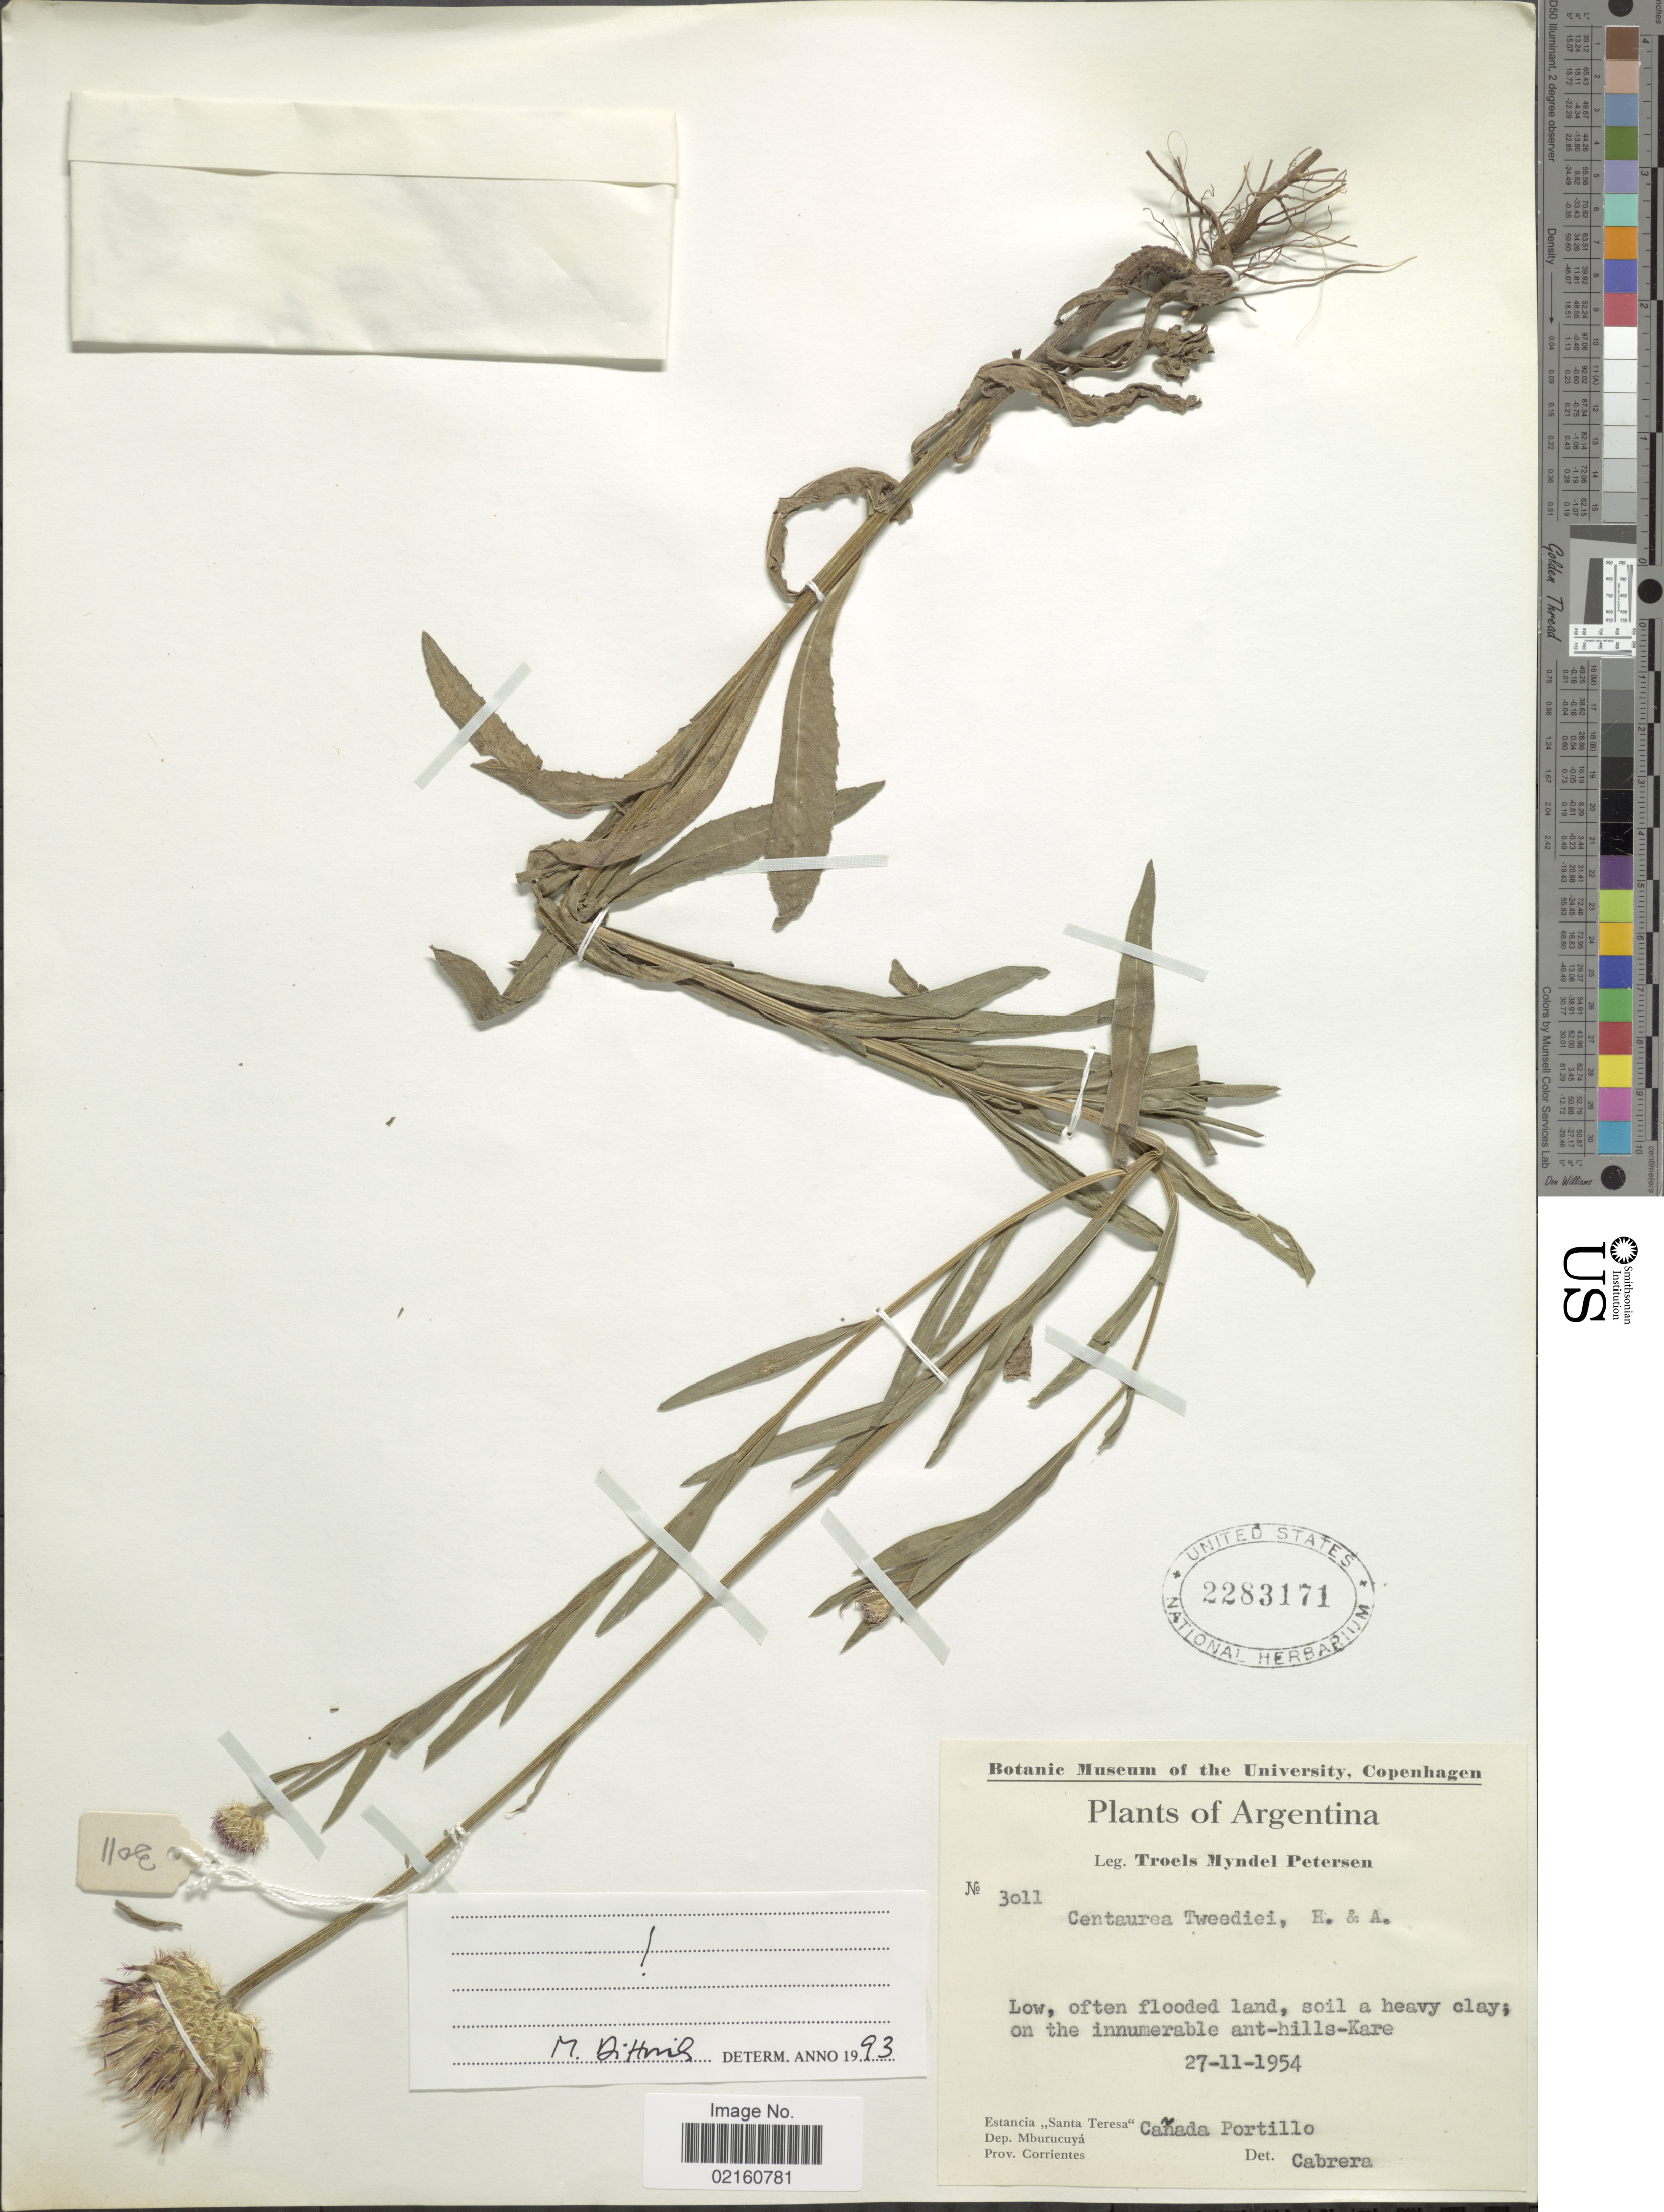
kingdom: Plantae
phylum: Tracheophyta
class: Magnoliopsida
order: Asterales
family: Asteraceae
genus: Centaurea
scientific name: Centaurea tweediei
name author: Hook. & Arn.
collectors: T. M. Petersen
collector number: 3011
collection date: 1954-11-27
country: Argentina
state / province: Corrientes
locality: Estancia Santa Teresa, Canada Portillo, Dep. Mburucuya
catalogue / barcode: US 2283171